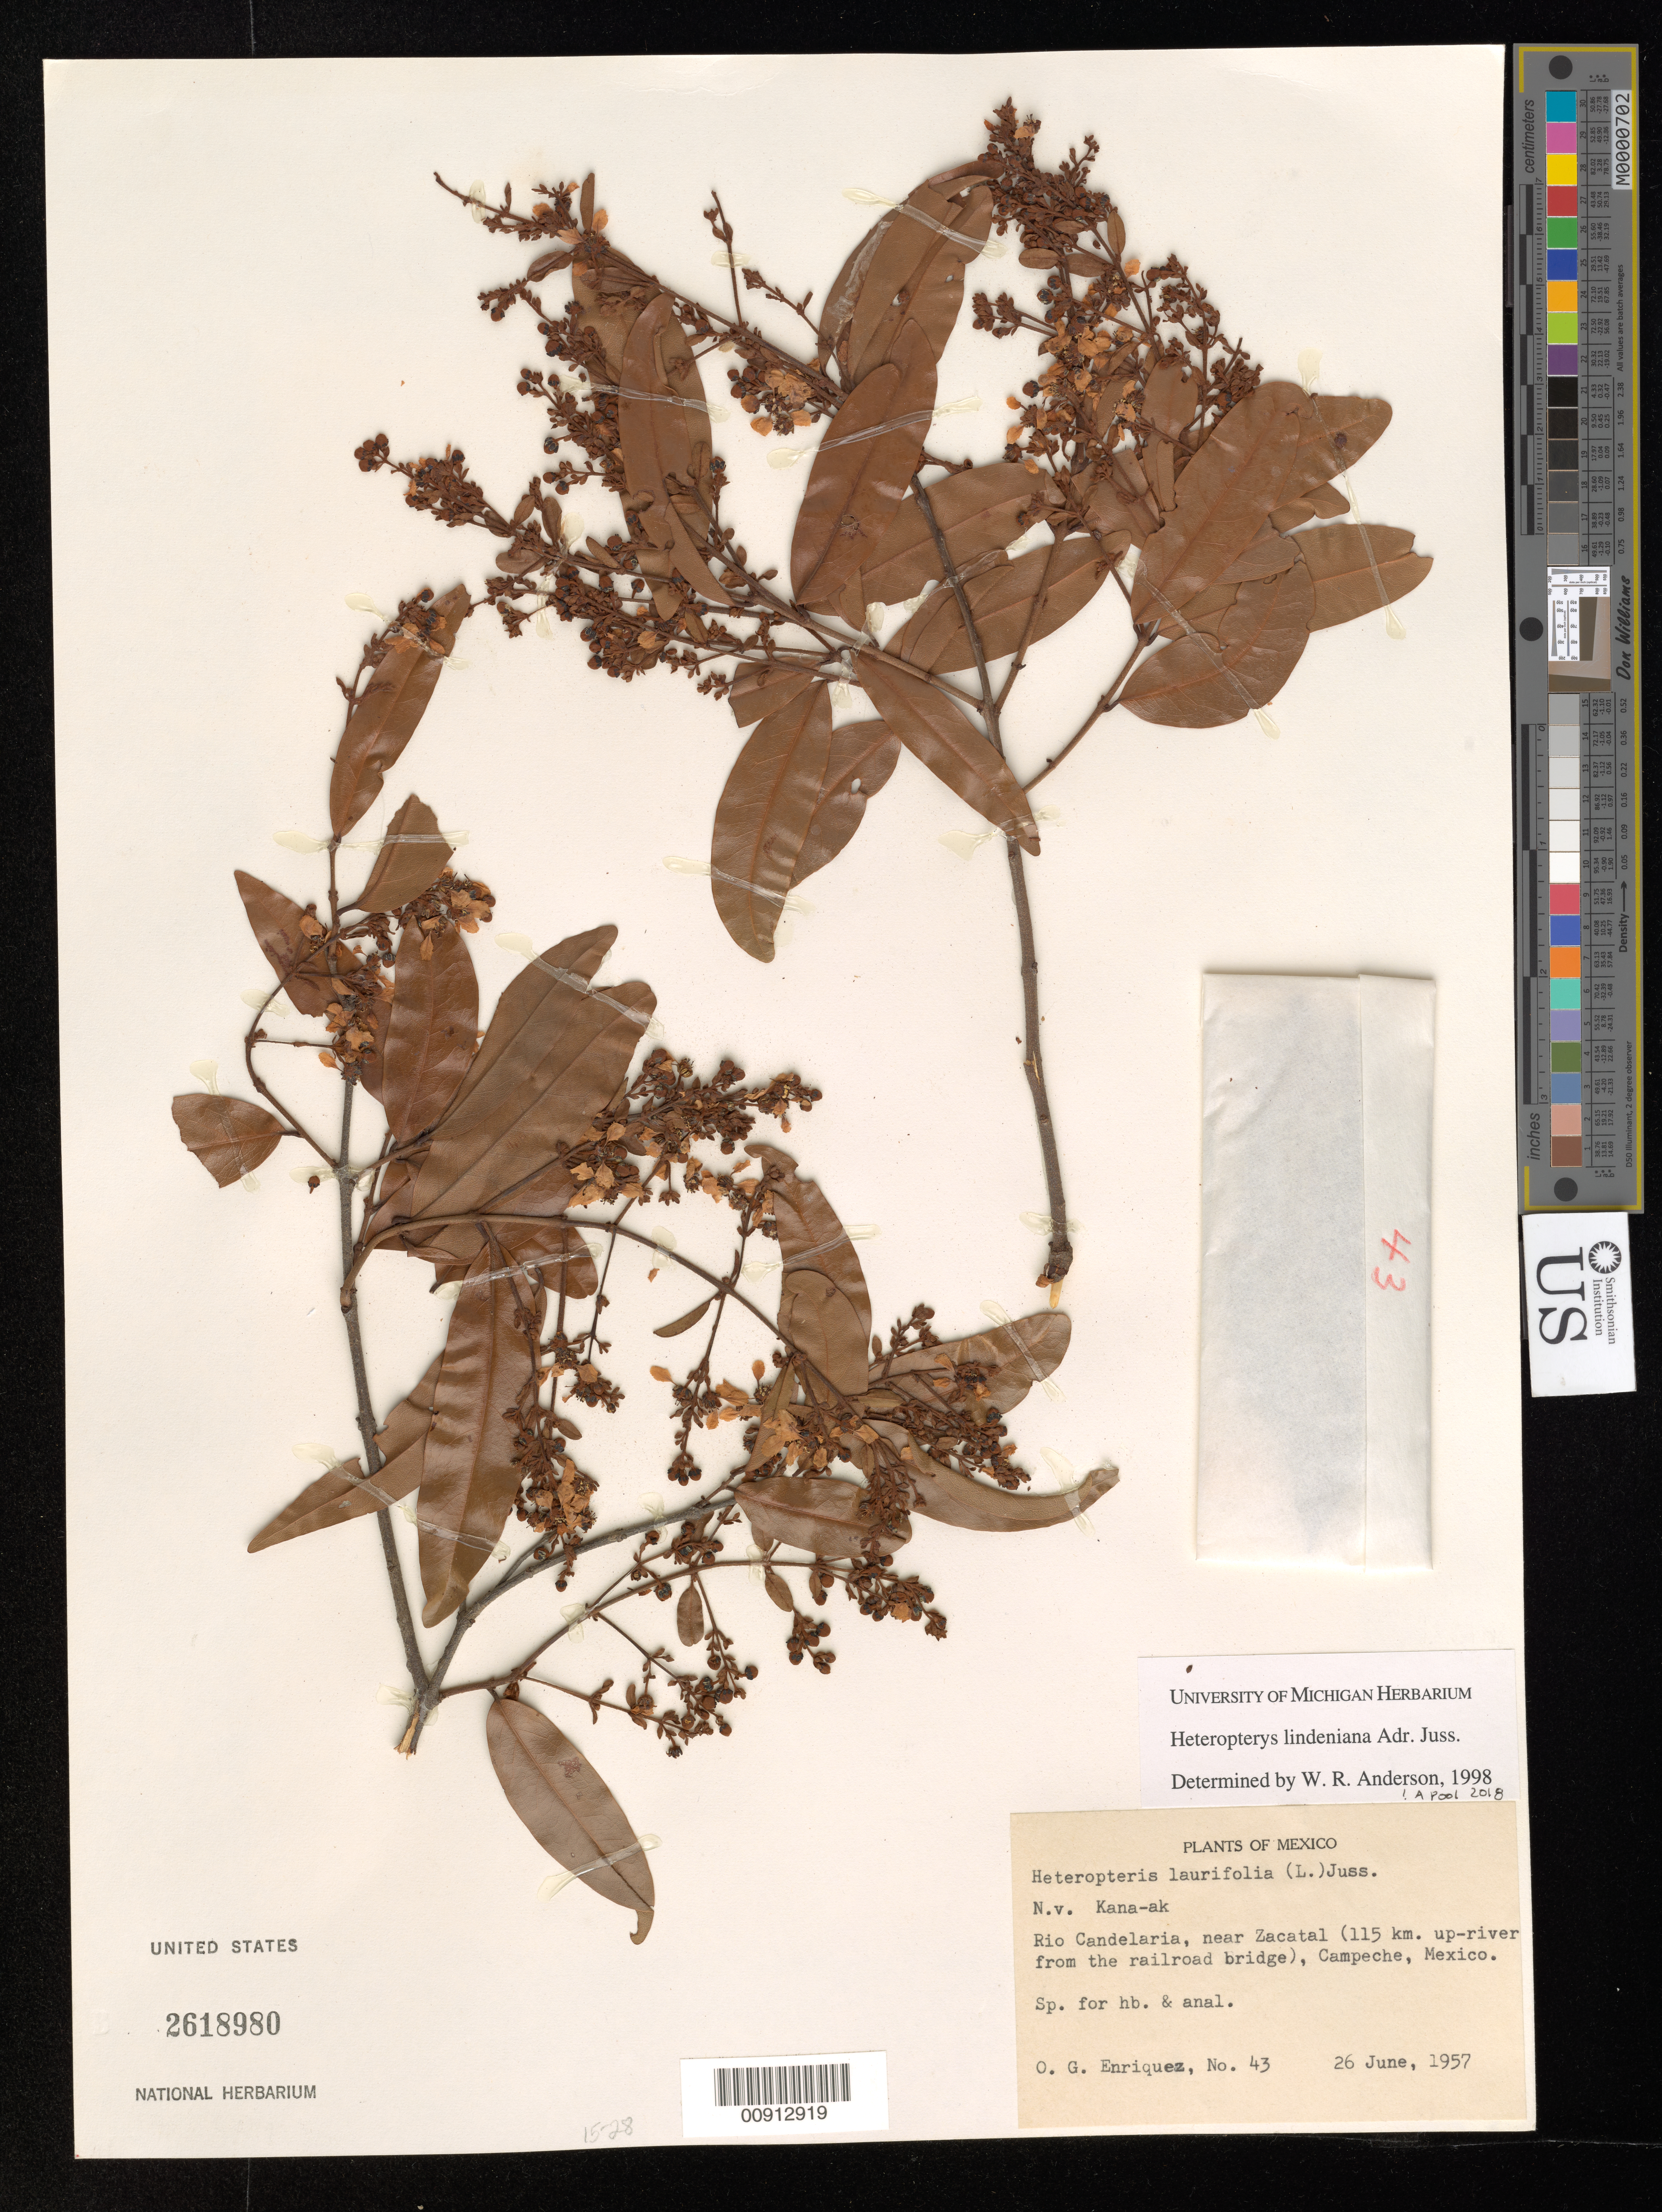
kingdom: Plantae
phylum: Tracheophyta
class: Magnoliopsida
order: Malpighiales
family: Malpighiaceae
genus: Heteropterys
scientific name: Heteropterys lindeniana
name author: A. Juss.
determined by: Pool, A., (MO), Missouri Botanical Garden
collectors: O. Enriquez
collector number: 43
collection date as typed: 26 Jun 1957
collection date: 1957-06-26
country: Mexico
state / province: Campeche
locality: Río Candelaria, near Zacatal (115 km. up-river from the railroad bridge), Campeche.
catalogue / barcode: US 2618980